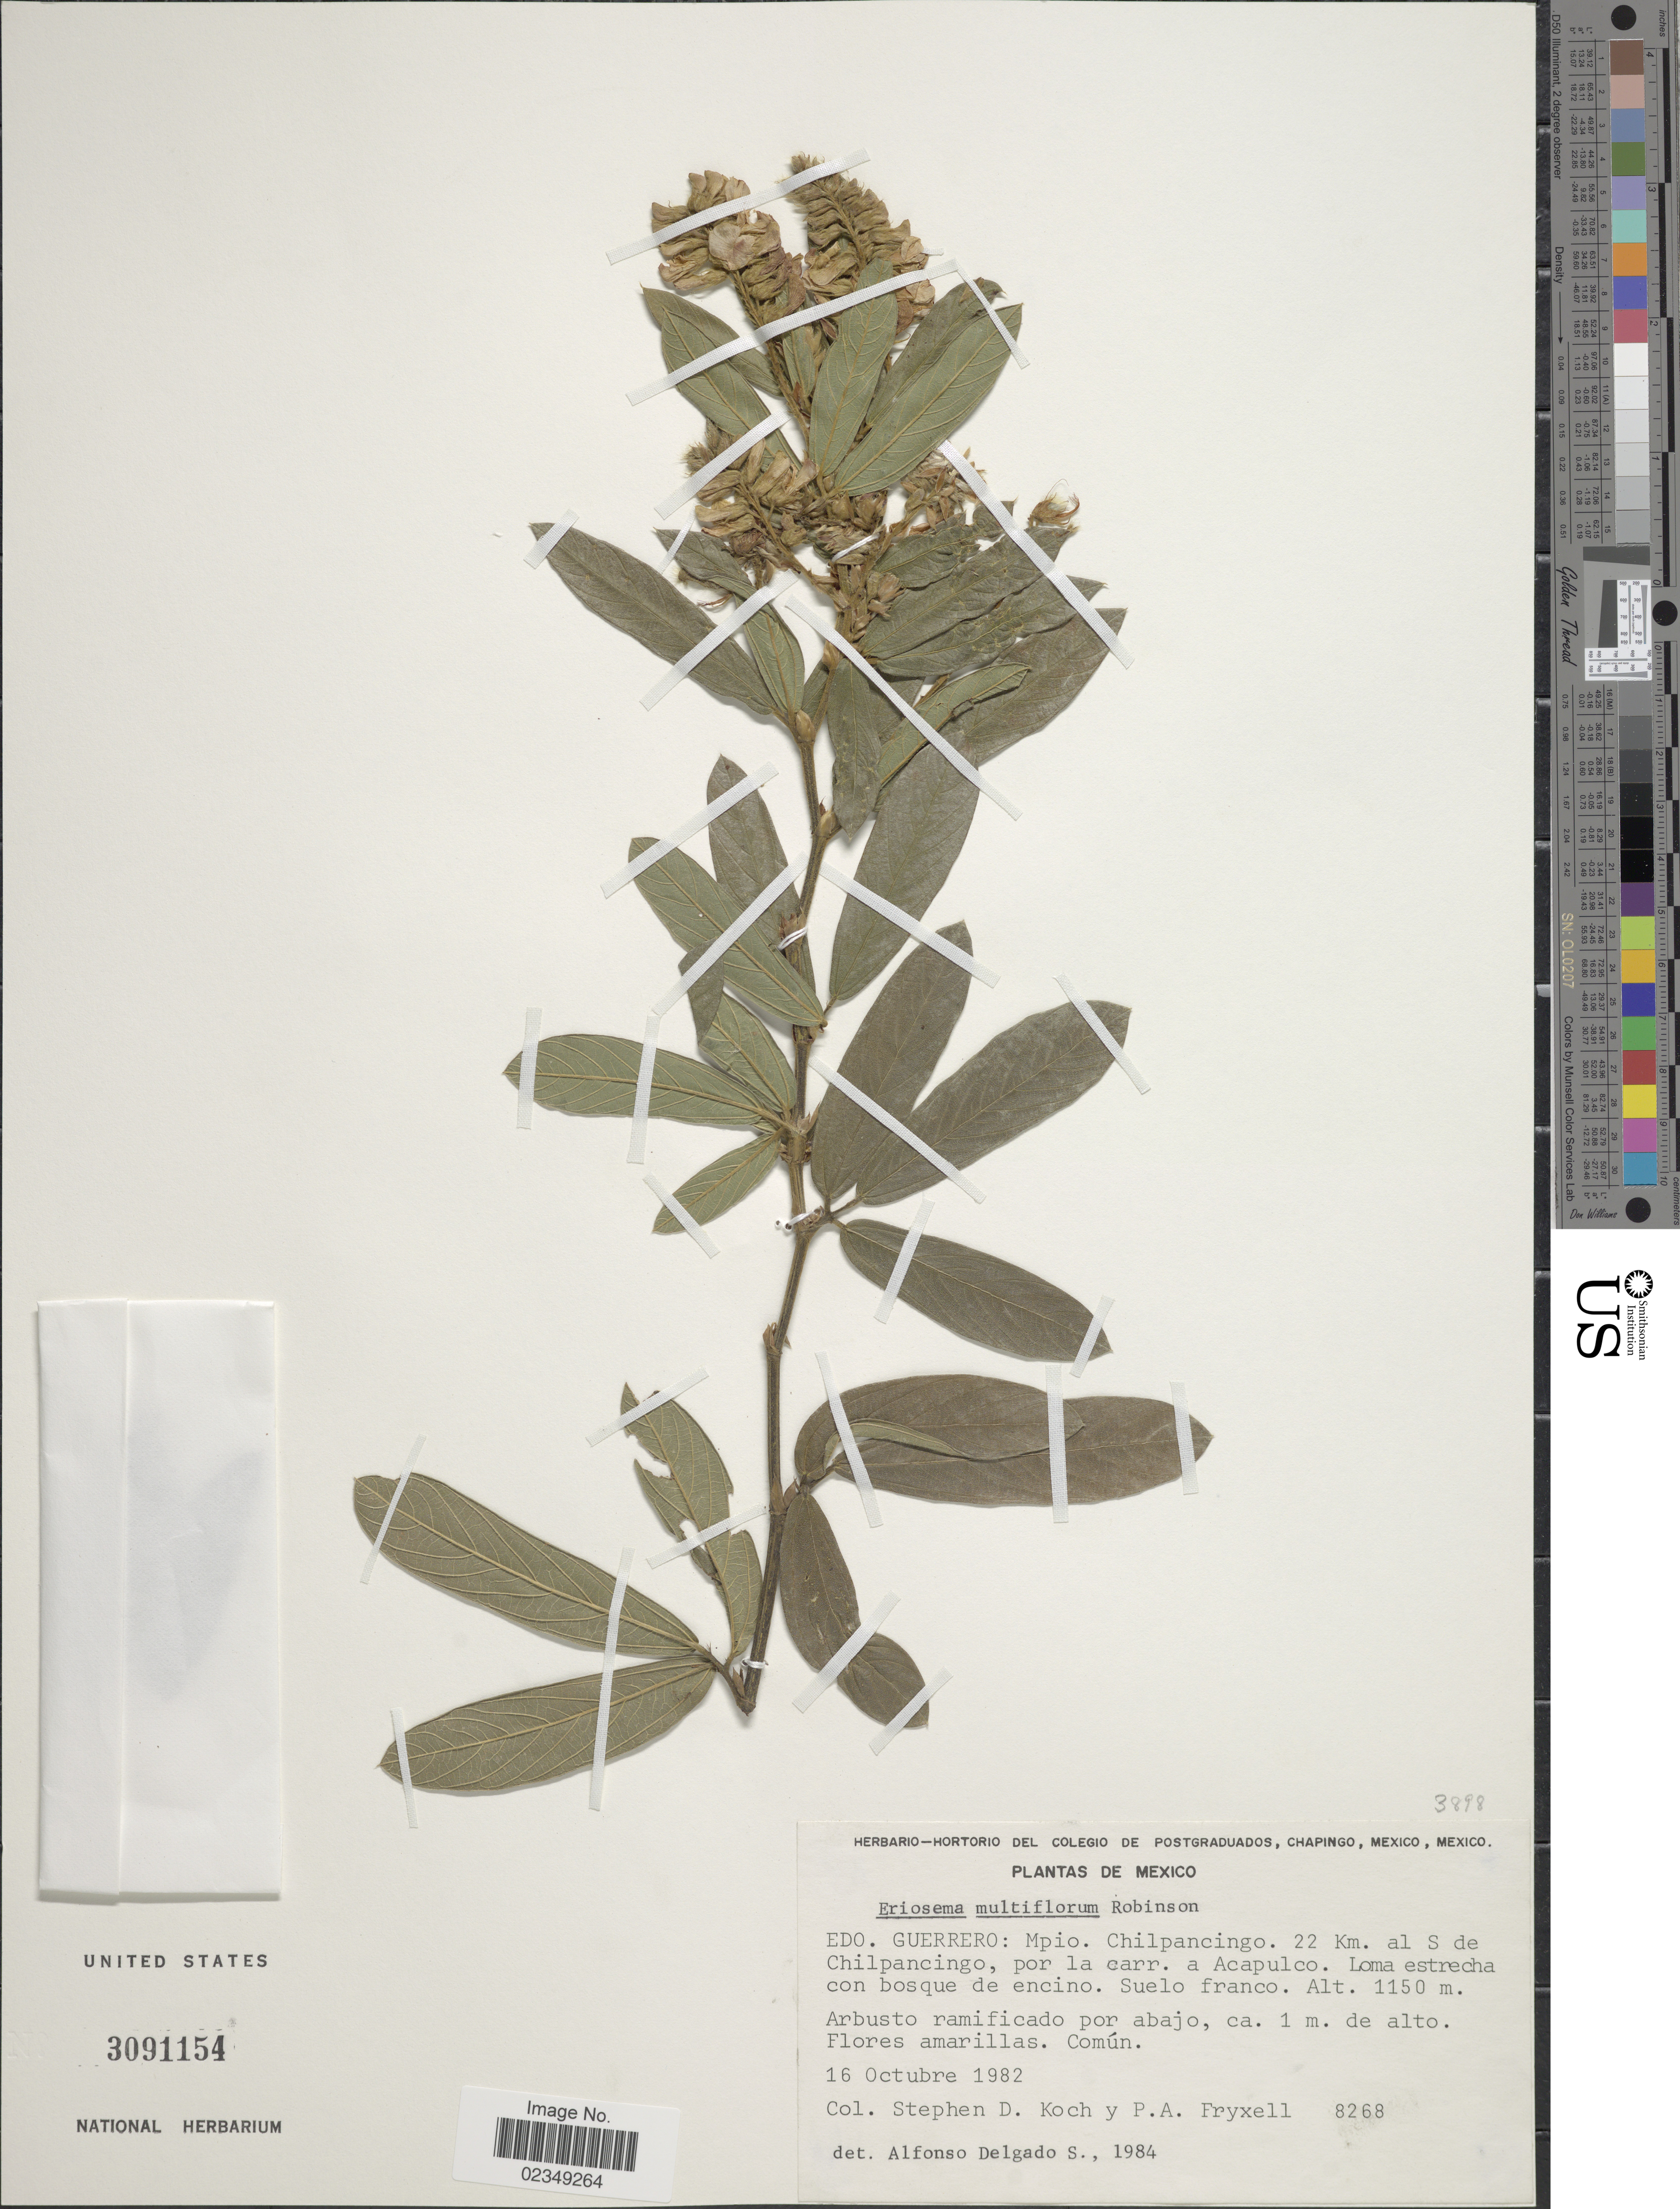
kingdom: Plantae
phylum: Tracheophyta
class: Magnoliopsida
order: Fabales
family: Fabaceae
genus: Eriosema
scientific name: Eriosema multiflorum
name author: B.L. Rob.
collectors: S. D. Koch & P. A. Fryxell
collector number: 8268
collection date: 1982-10-16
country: Mexico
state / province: Guerrero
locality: Edo. Guerrerro: Mpio. Chilpancingo. 22 Km. al S de Chilpancingo, por la carr. a Acapulco. Loma estrecha con bosque de encino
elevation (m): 1150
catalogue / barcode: US 3091154